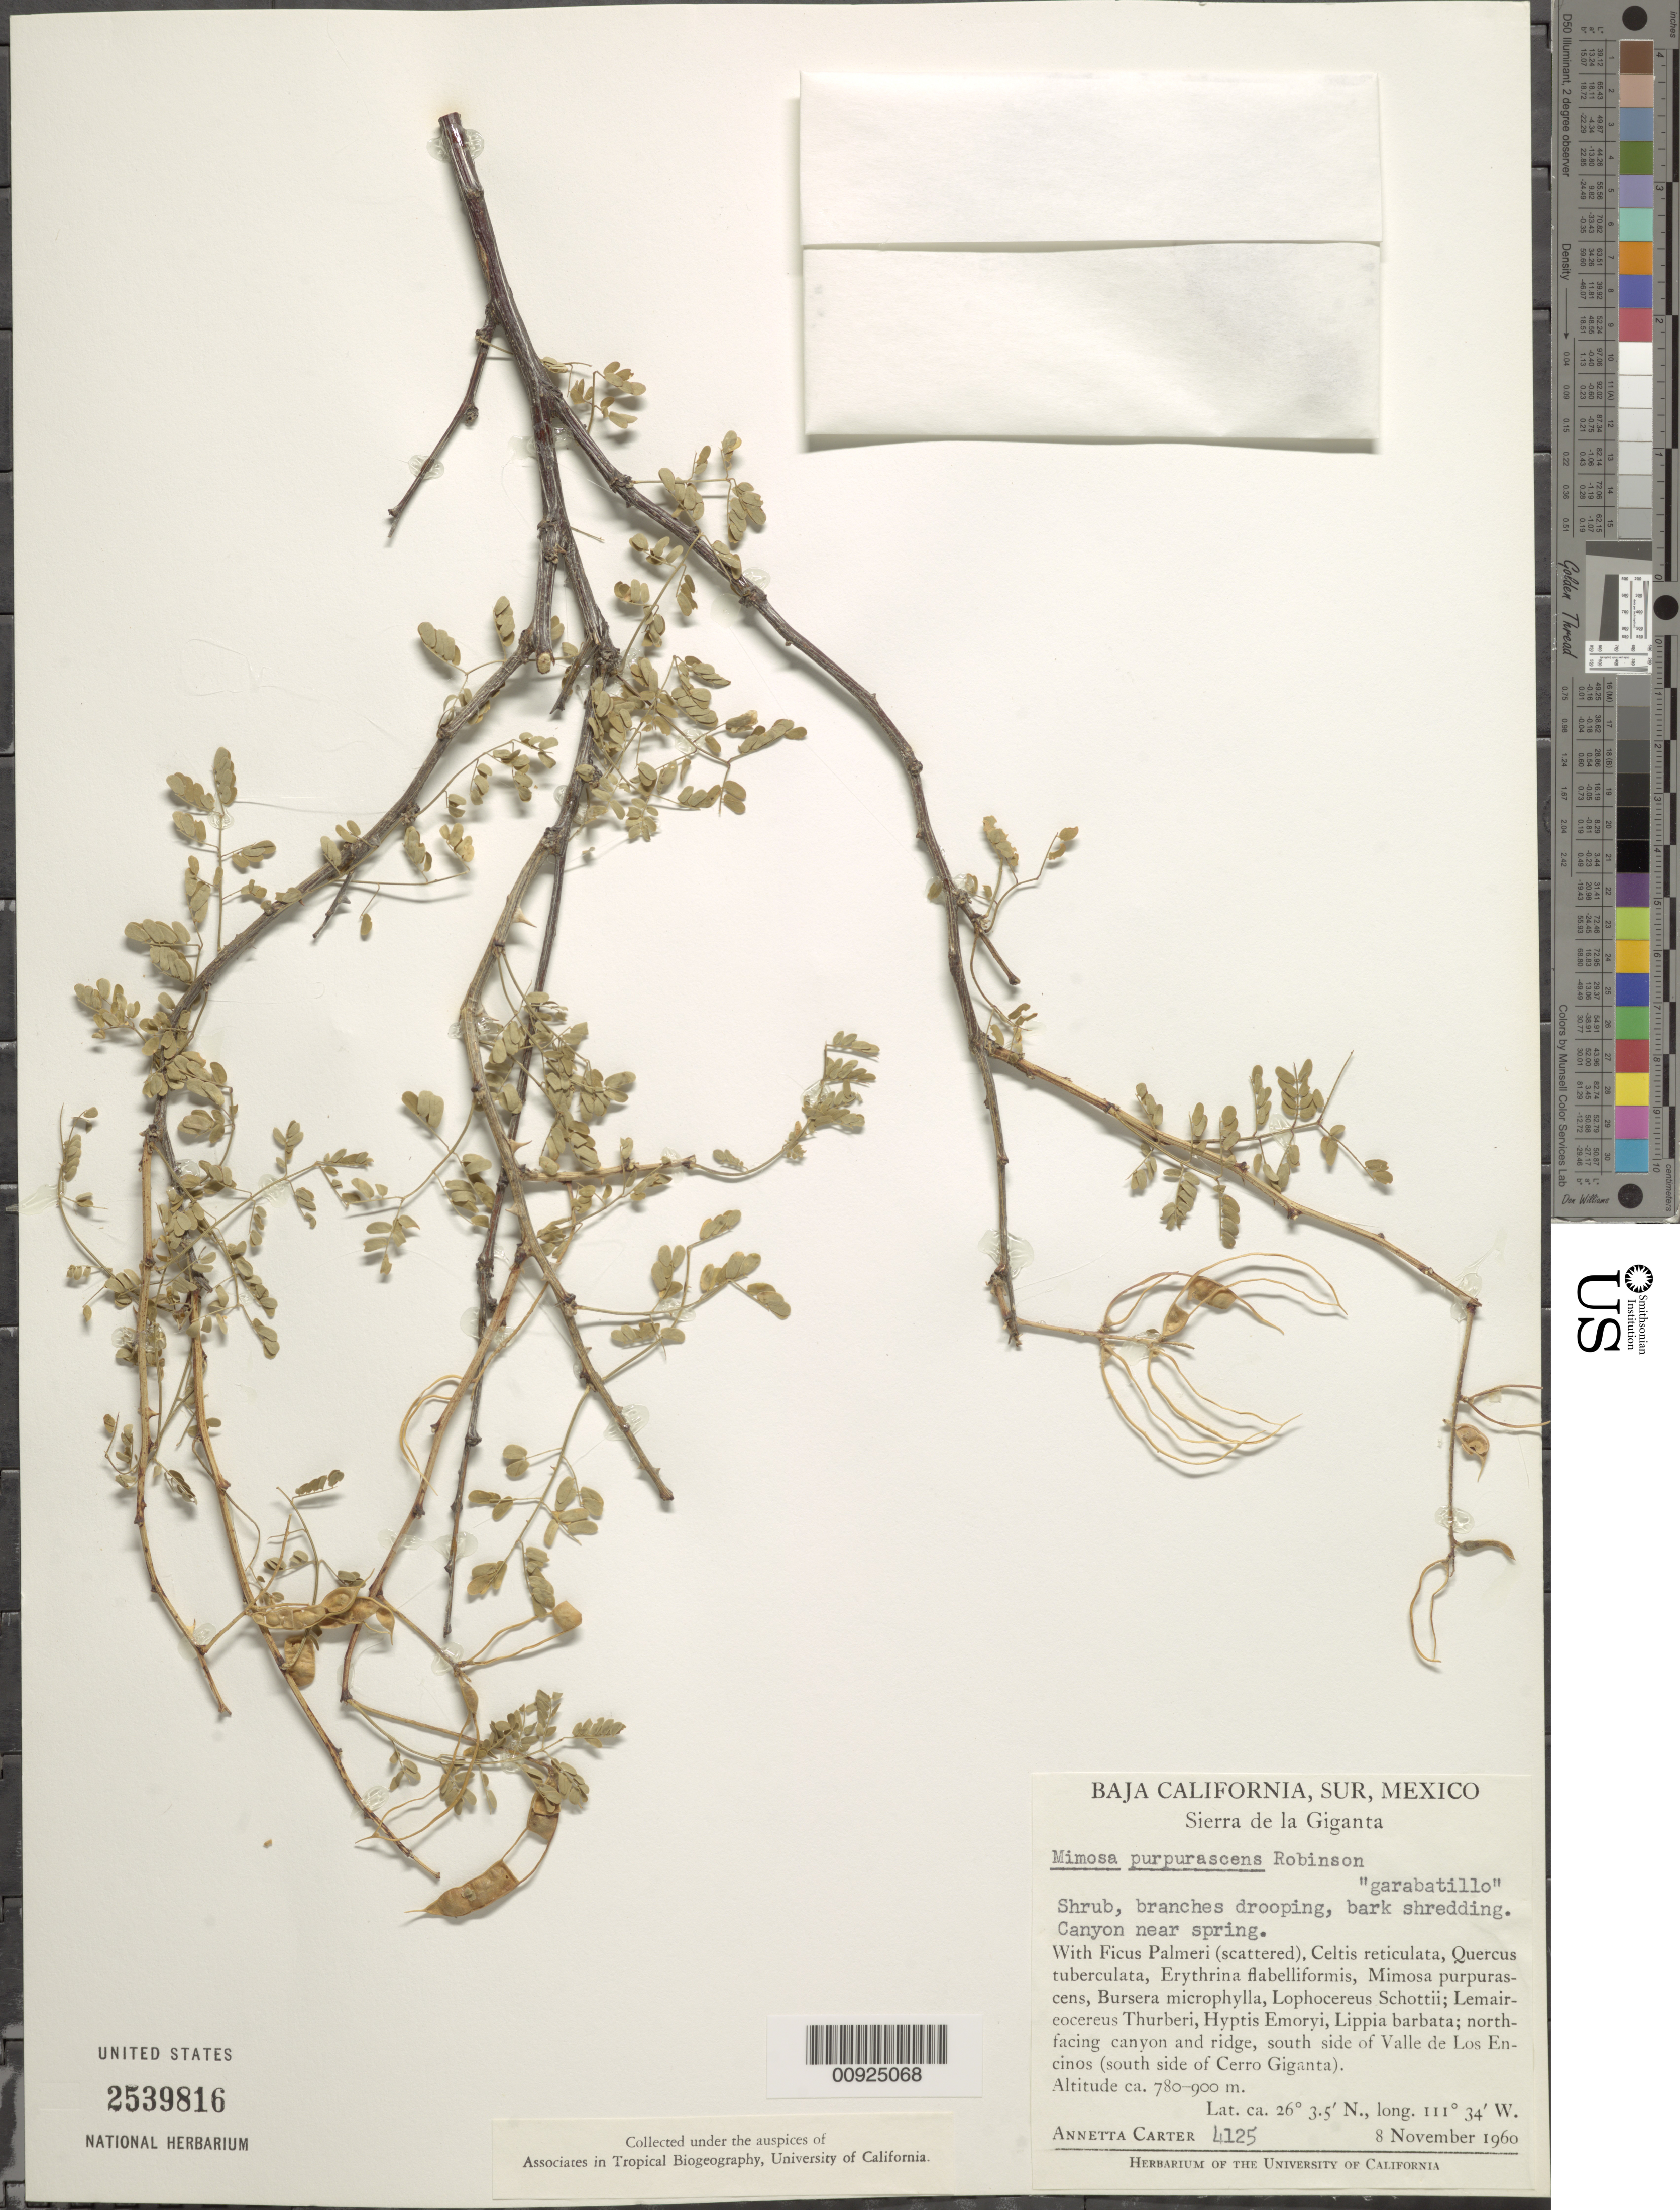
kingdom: Plantae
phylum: Tracheophyta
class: Magnoliopsida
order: Fabales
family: Fabaceae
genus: Mimosa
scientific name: Mimosa purpurascens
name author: B.L. Rob.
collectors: A. Carter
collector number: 4125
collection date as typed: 08 Nov 1960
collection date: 1960-11-08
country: Mexico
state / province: Baja California Sur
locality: North-facing canyon and ridge, south side of Valle de los Encinos (south side of Cerro Giganta).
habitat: Canyon near spring. With Ficus palmeri (scattered), Celtis reticulata, Quercus tuberculata, Erythrina flabelliformis, Mimosa purpurascens, Bursera microphylla, Lophocereus schottii; Lemaireocereus thurberi, Hyptis emoryi, Lippia barbata.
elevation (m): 900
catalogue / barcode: US 2539816